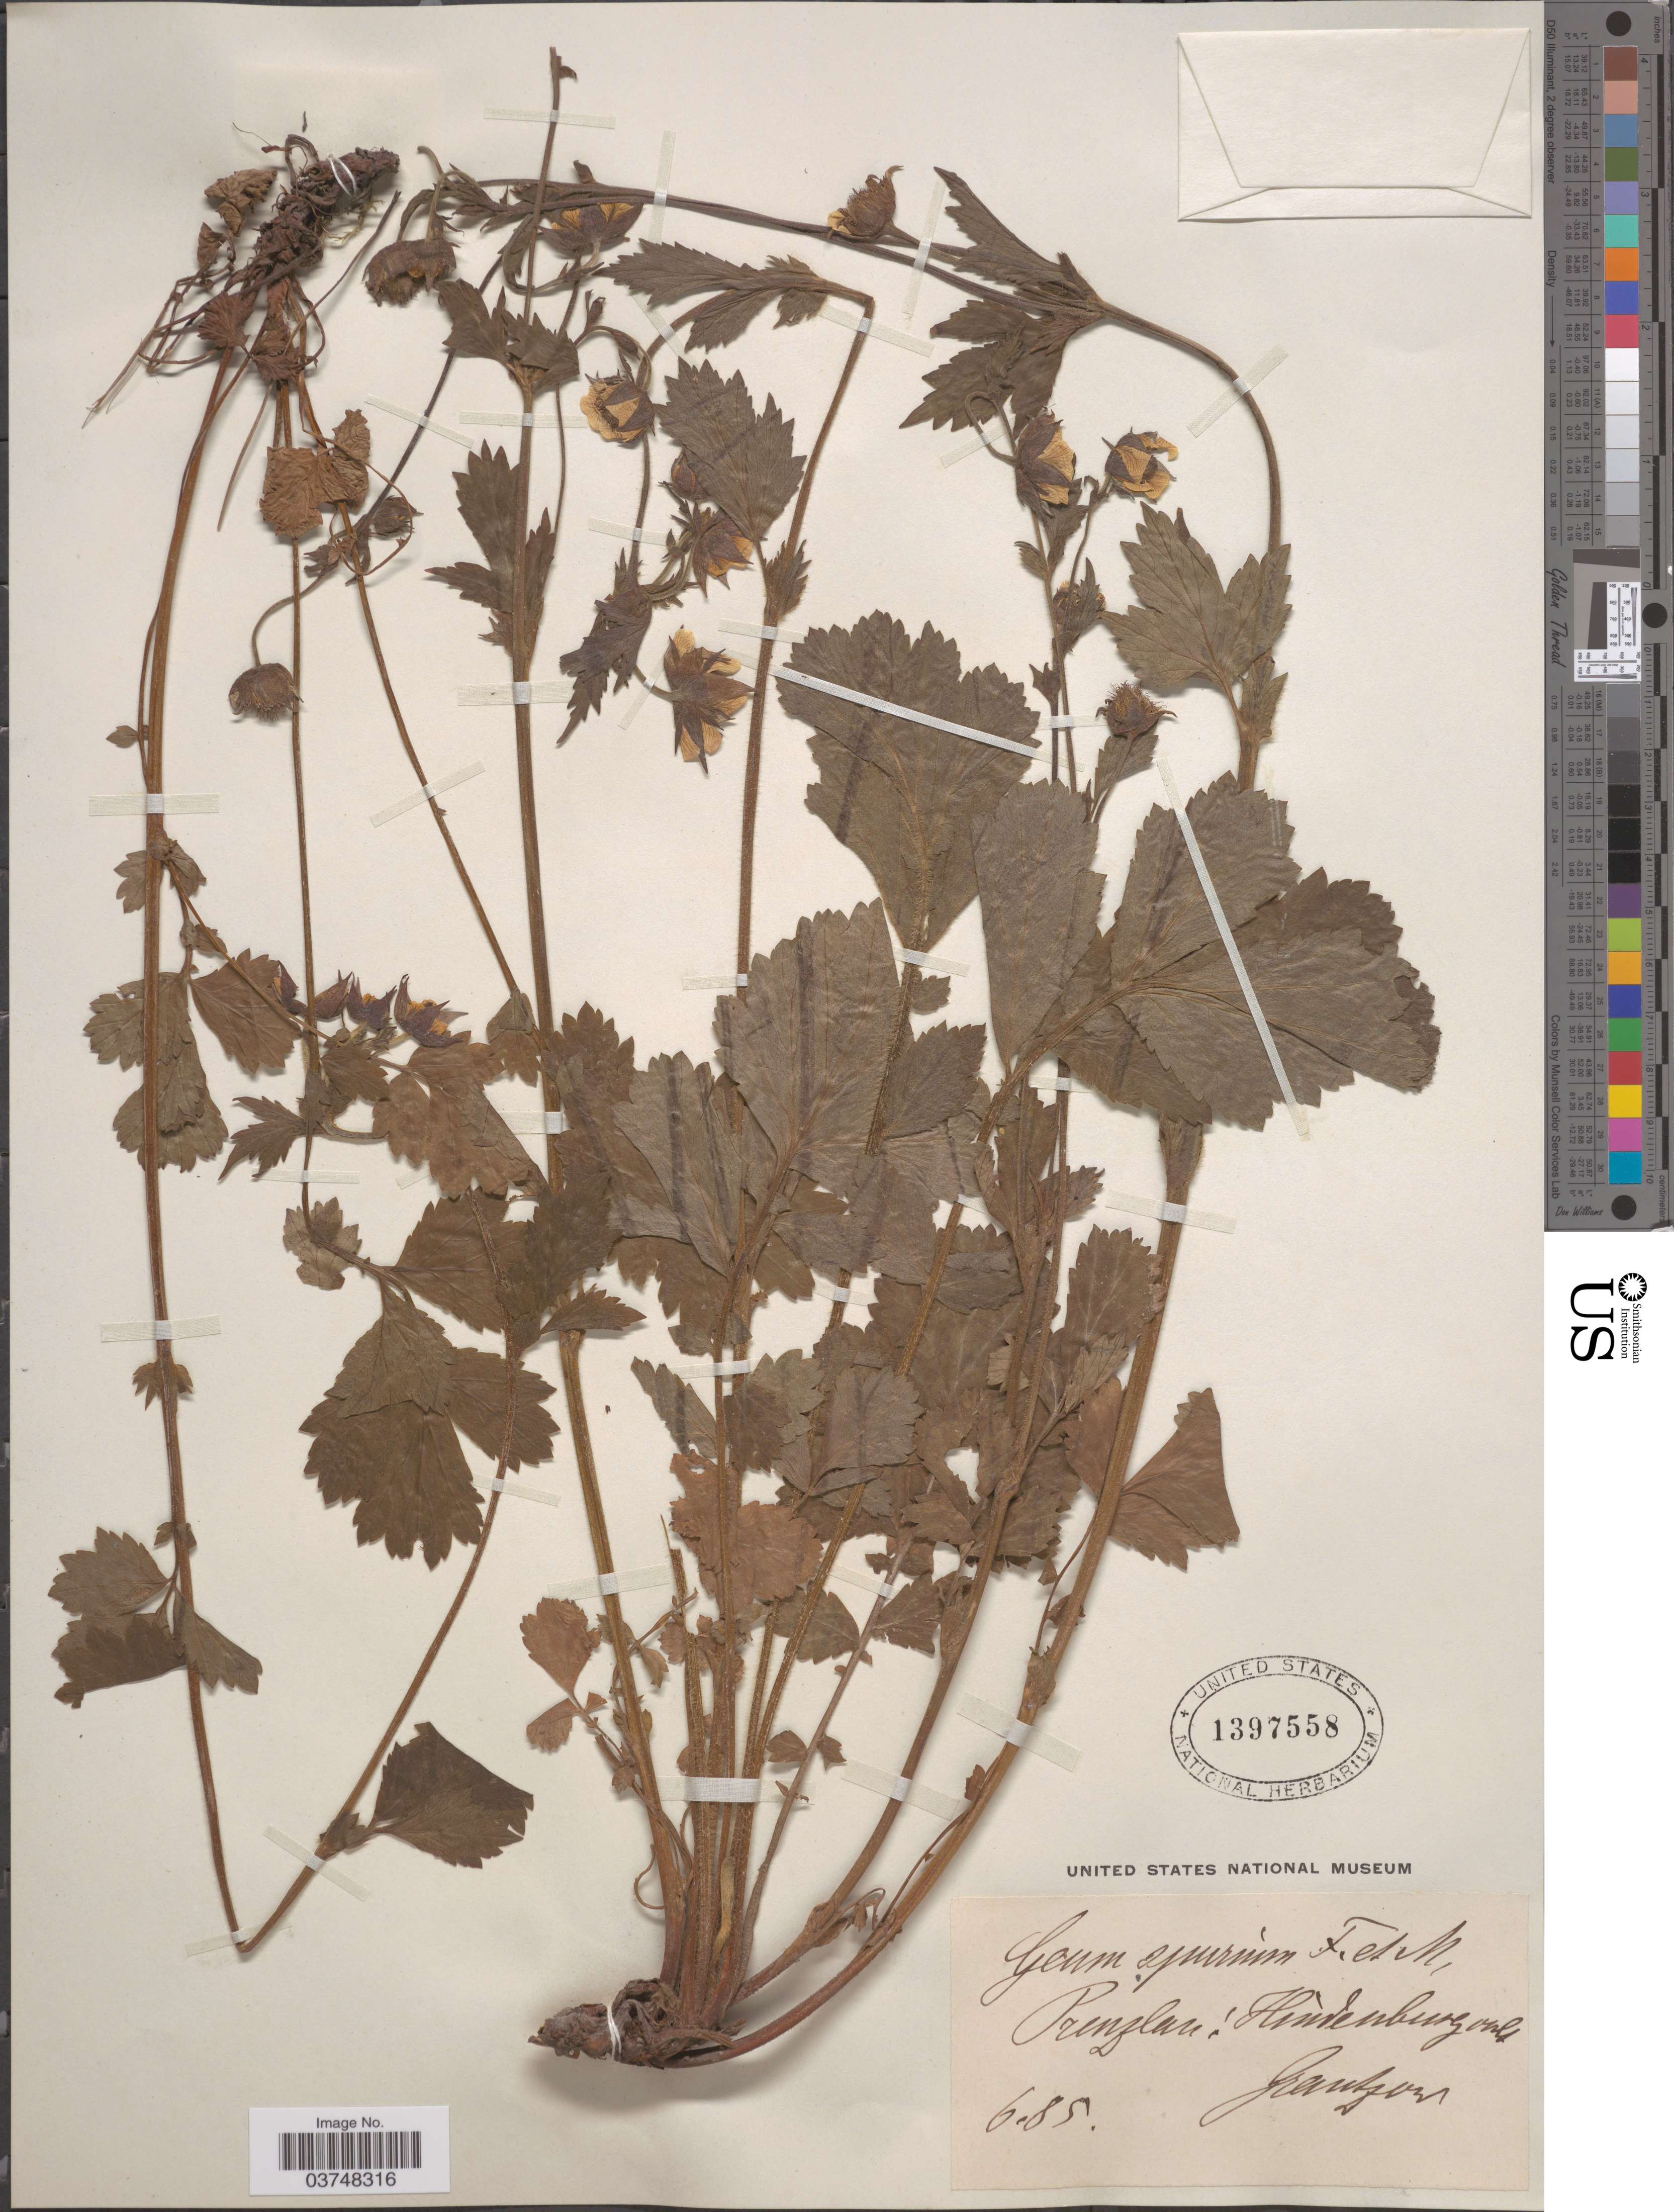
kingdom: Plantae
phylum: Tracheophyta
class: Magnoliopsida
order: Rosales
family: Rosaceae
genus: Geum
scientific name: Geum spurium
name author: Fisch. & C.A. Mey.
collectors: Grantzow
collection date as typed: Transcribed d/m/y: /6/85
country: Germany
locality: Prenzlau: Hìndenburg vult. [interpreted]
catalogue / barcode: US 1397558